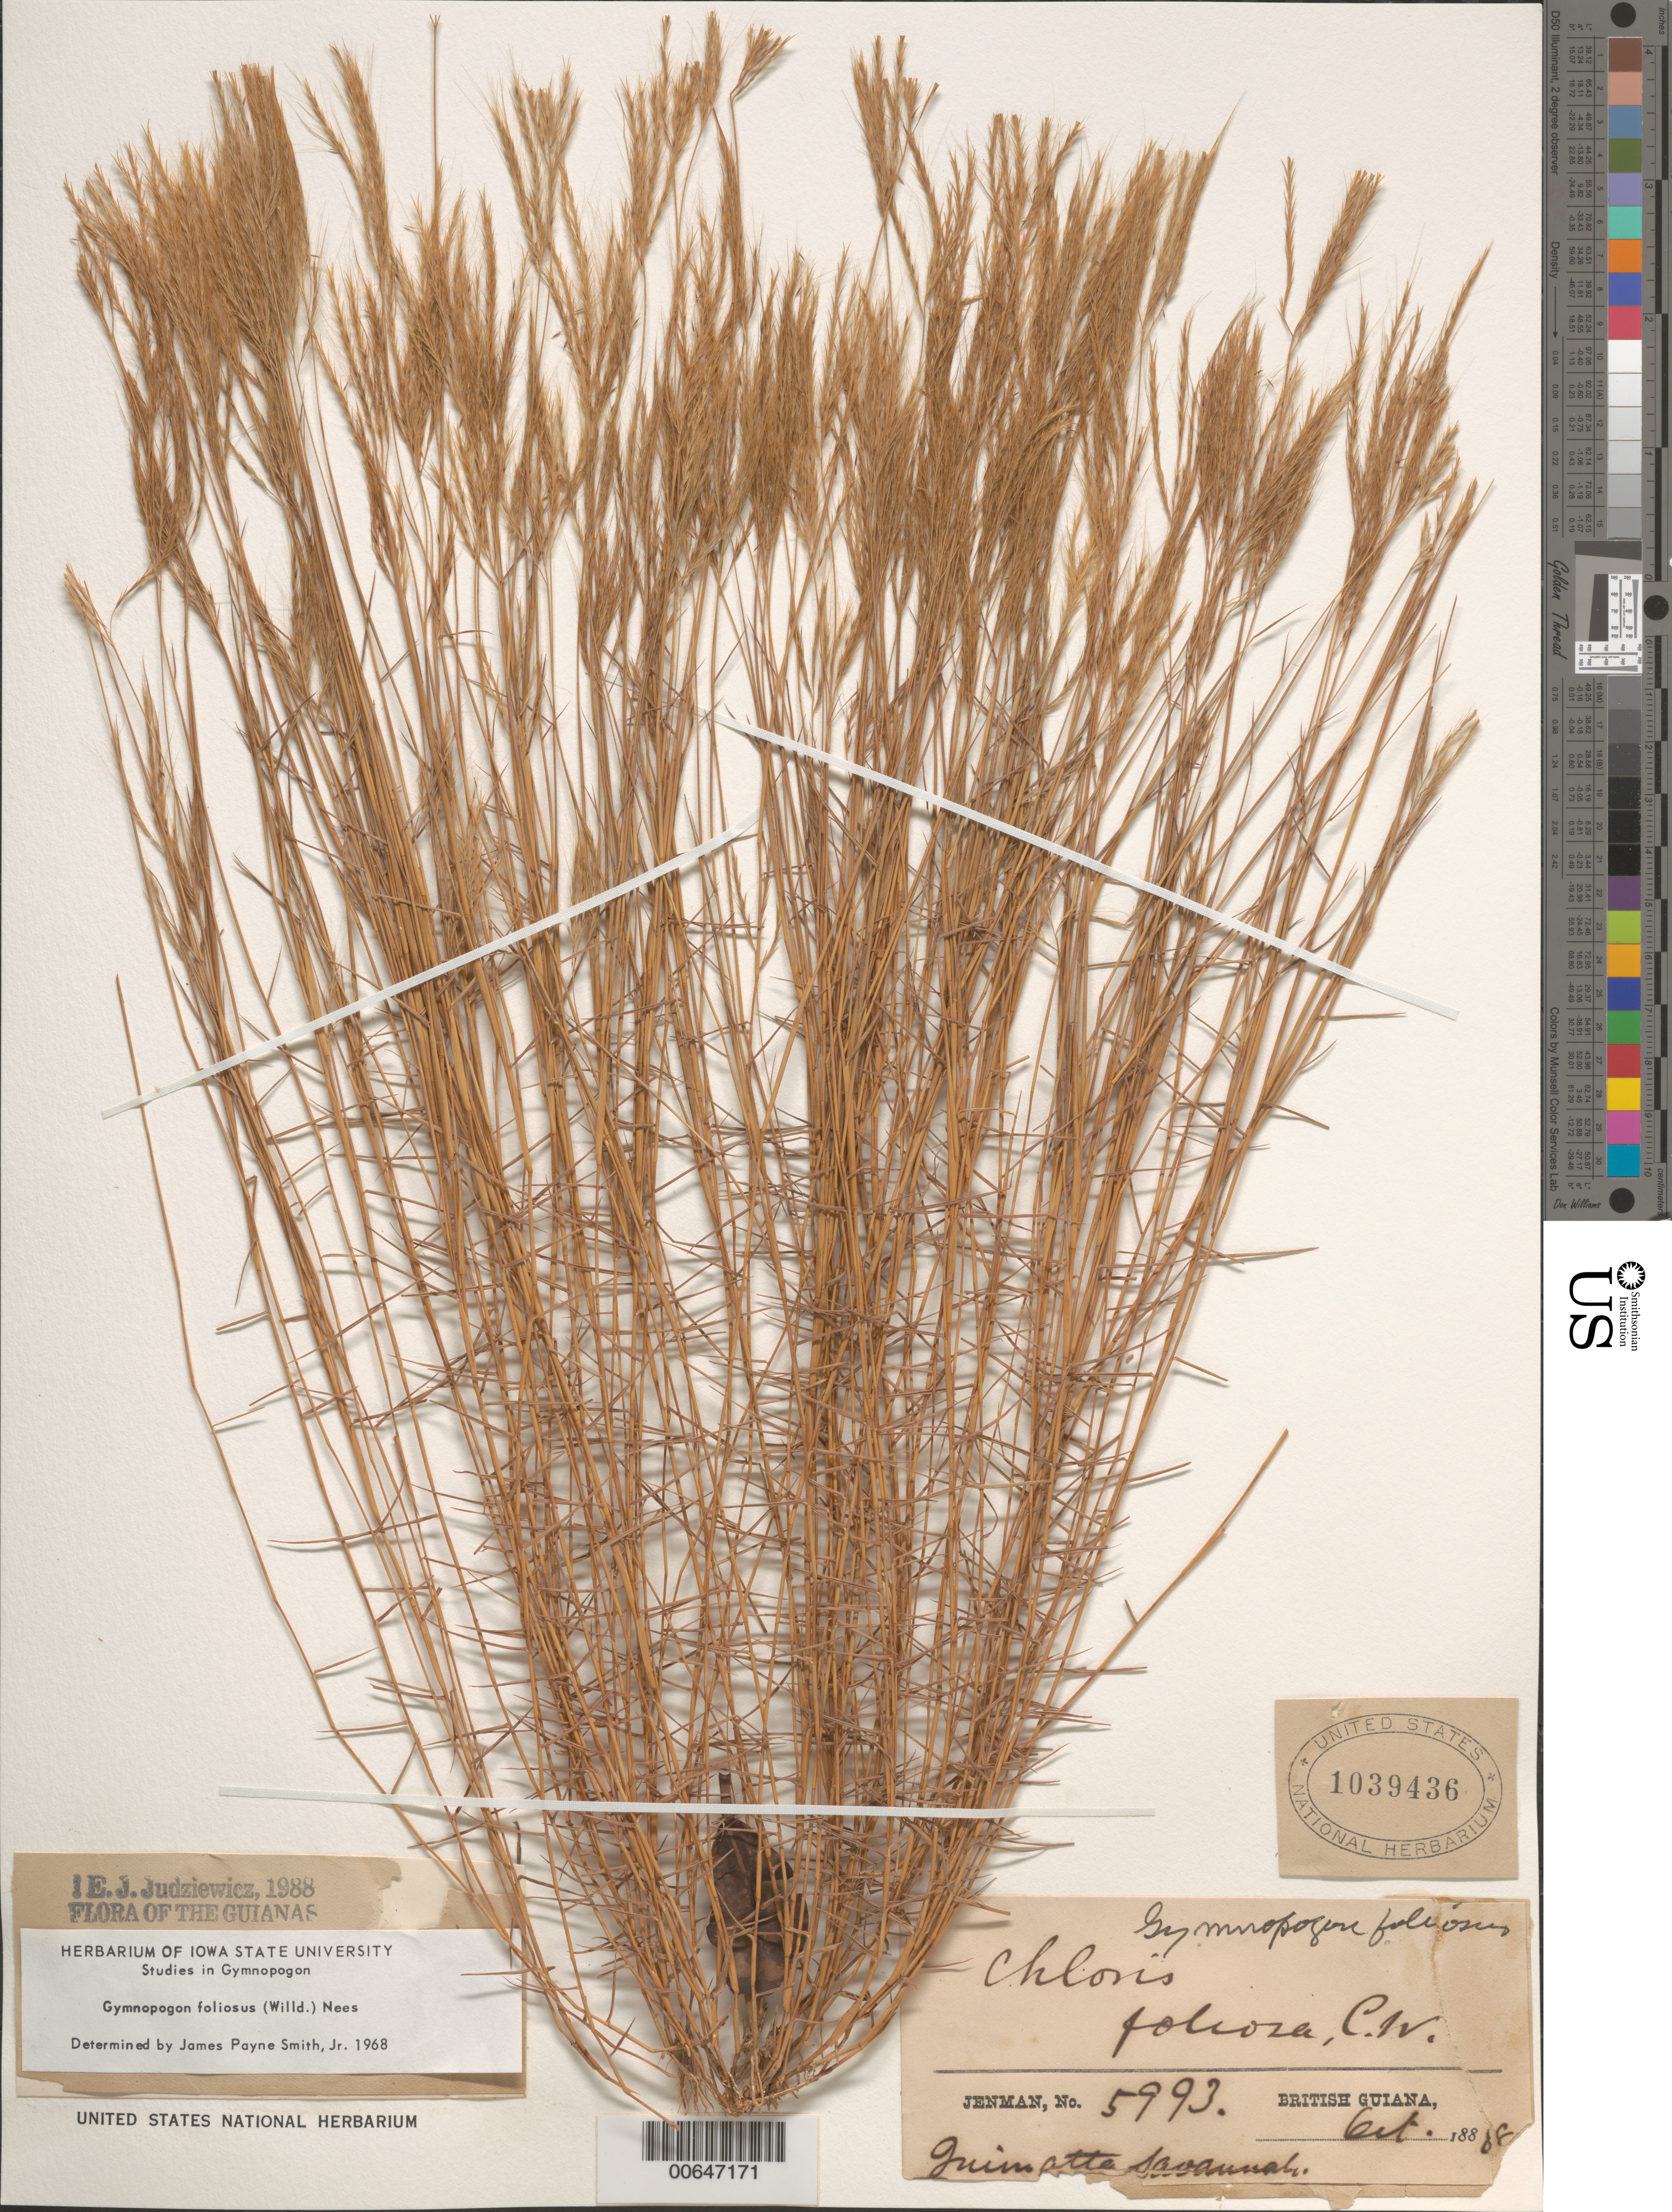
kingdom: Plantae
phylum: Tracheophyta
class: Liliopsida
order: Poales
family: Poaceae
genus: Gymnopogon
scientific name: Gymnopogon foliosus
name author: (Willd.) Nees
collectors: -. Jenman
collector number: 5993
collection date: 1888-10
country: Guyana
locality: British Guiana. Quimatta savannah.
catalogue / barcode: US 1039436